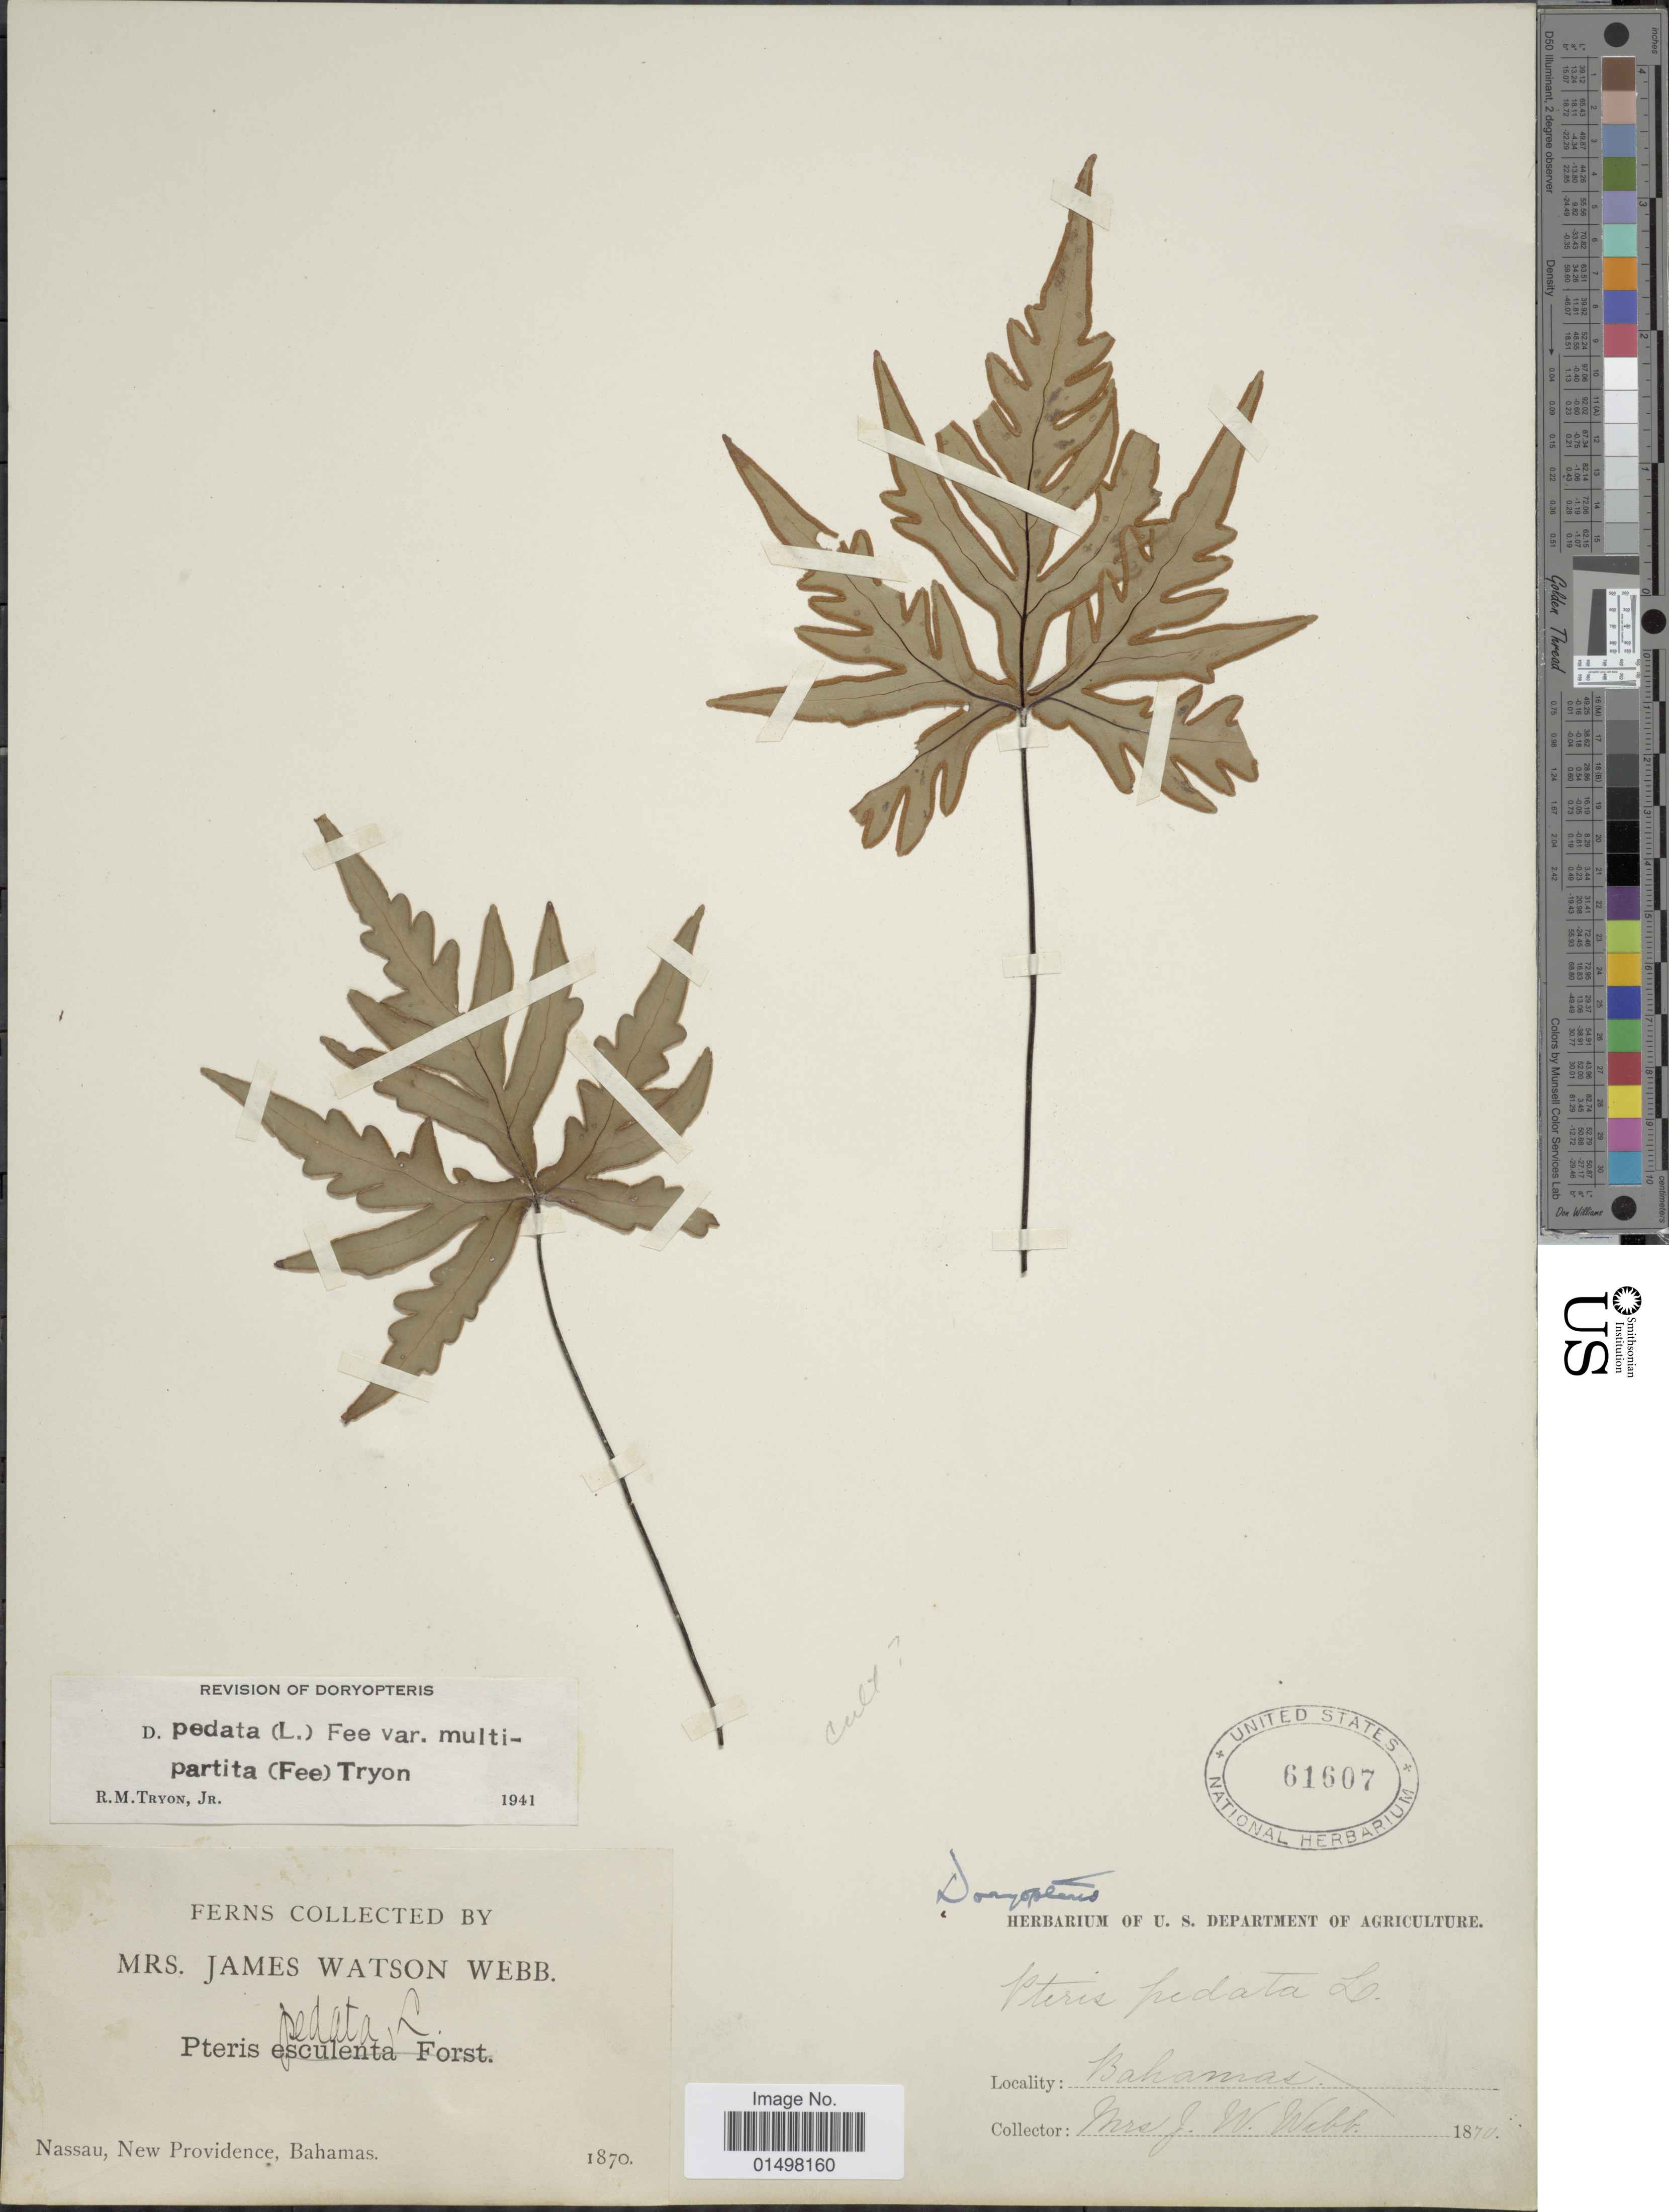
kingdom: Plantae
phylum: Tracheophyta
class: Polypodiopsida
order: Polypodiales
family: Pteridaceae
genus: Doryopteris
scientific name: Doryopteris pedata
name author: (L.) Fée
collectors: J. Webb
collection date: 1870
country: Bahamas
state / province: New Providence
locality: Nassau.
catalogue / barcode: US 61607